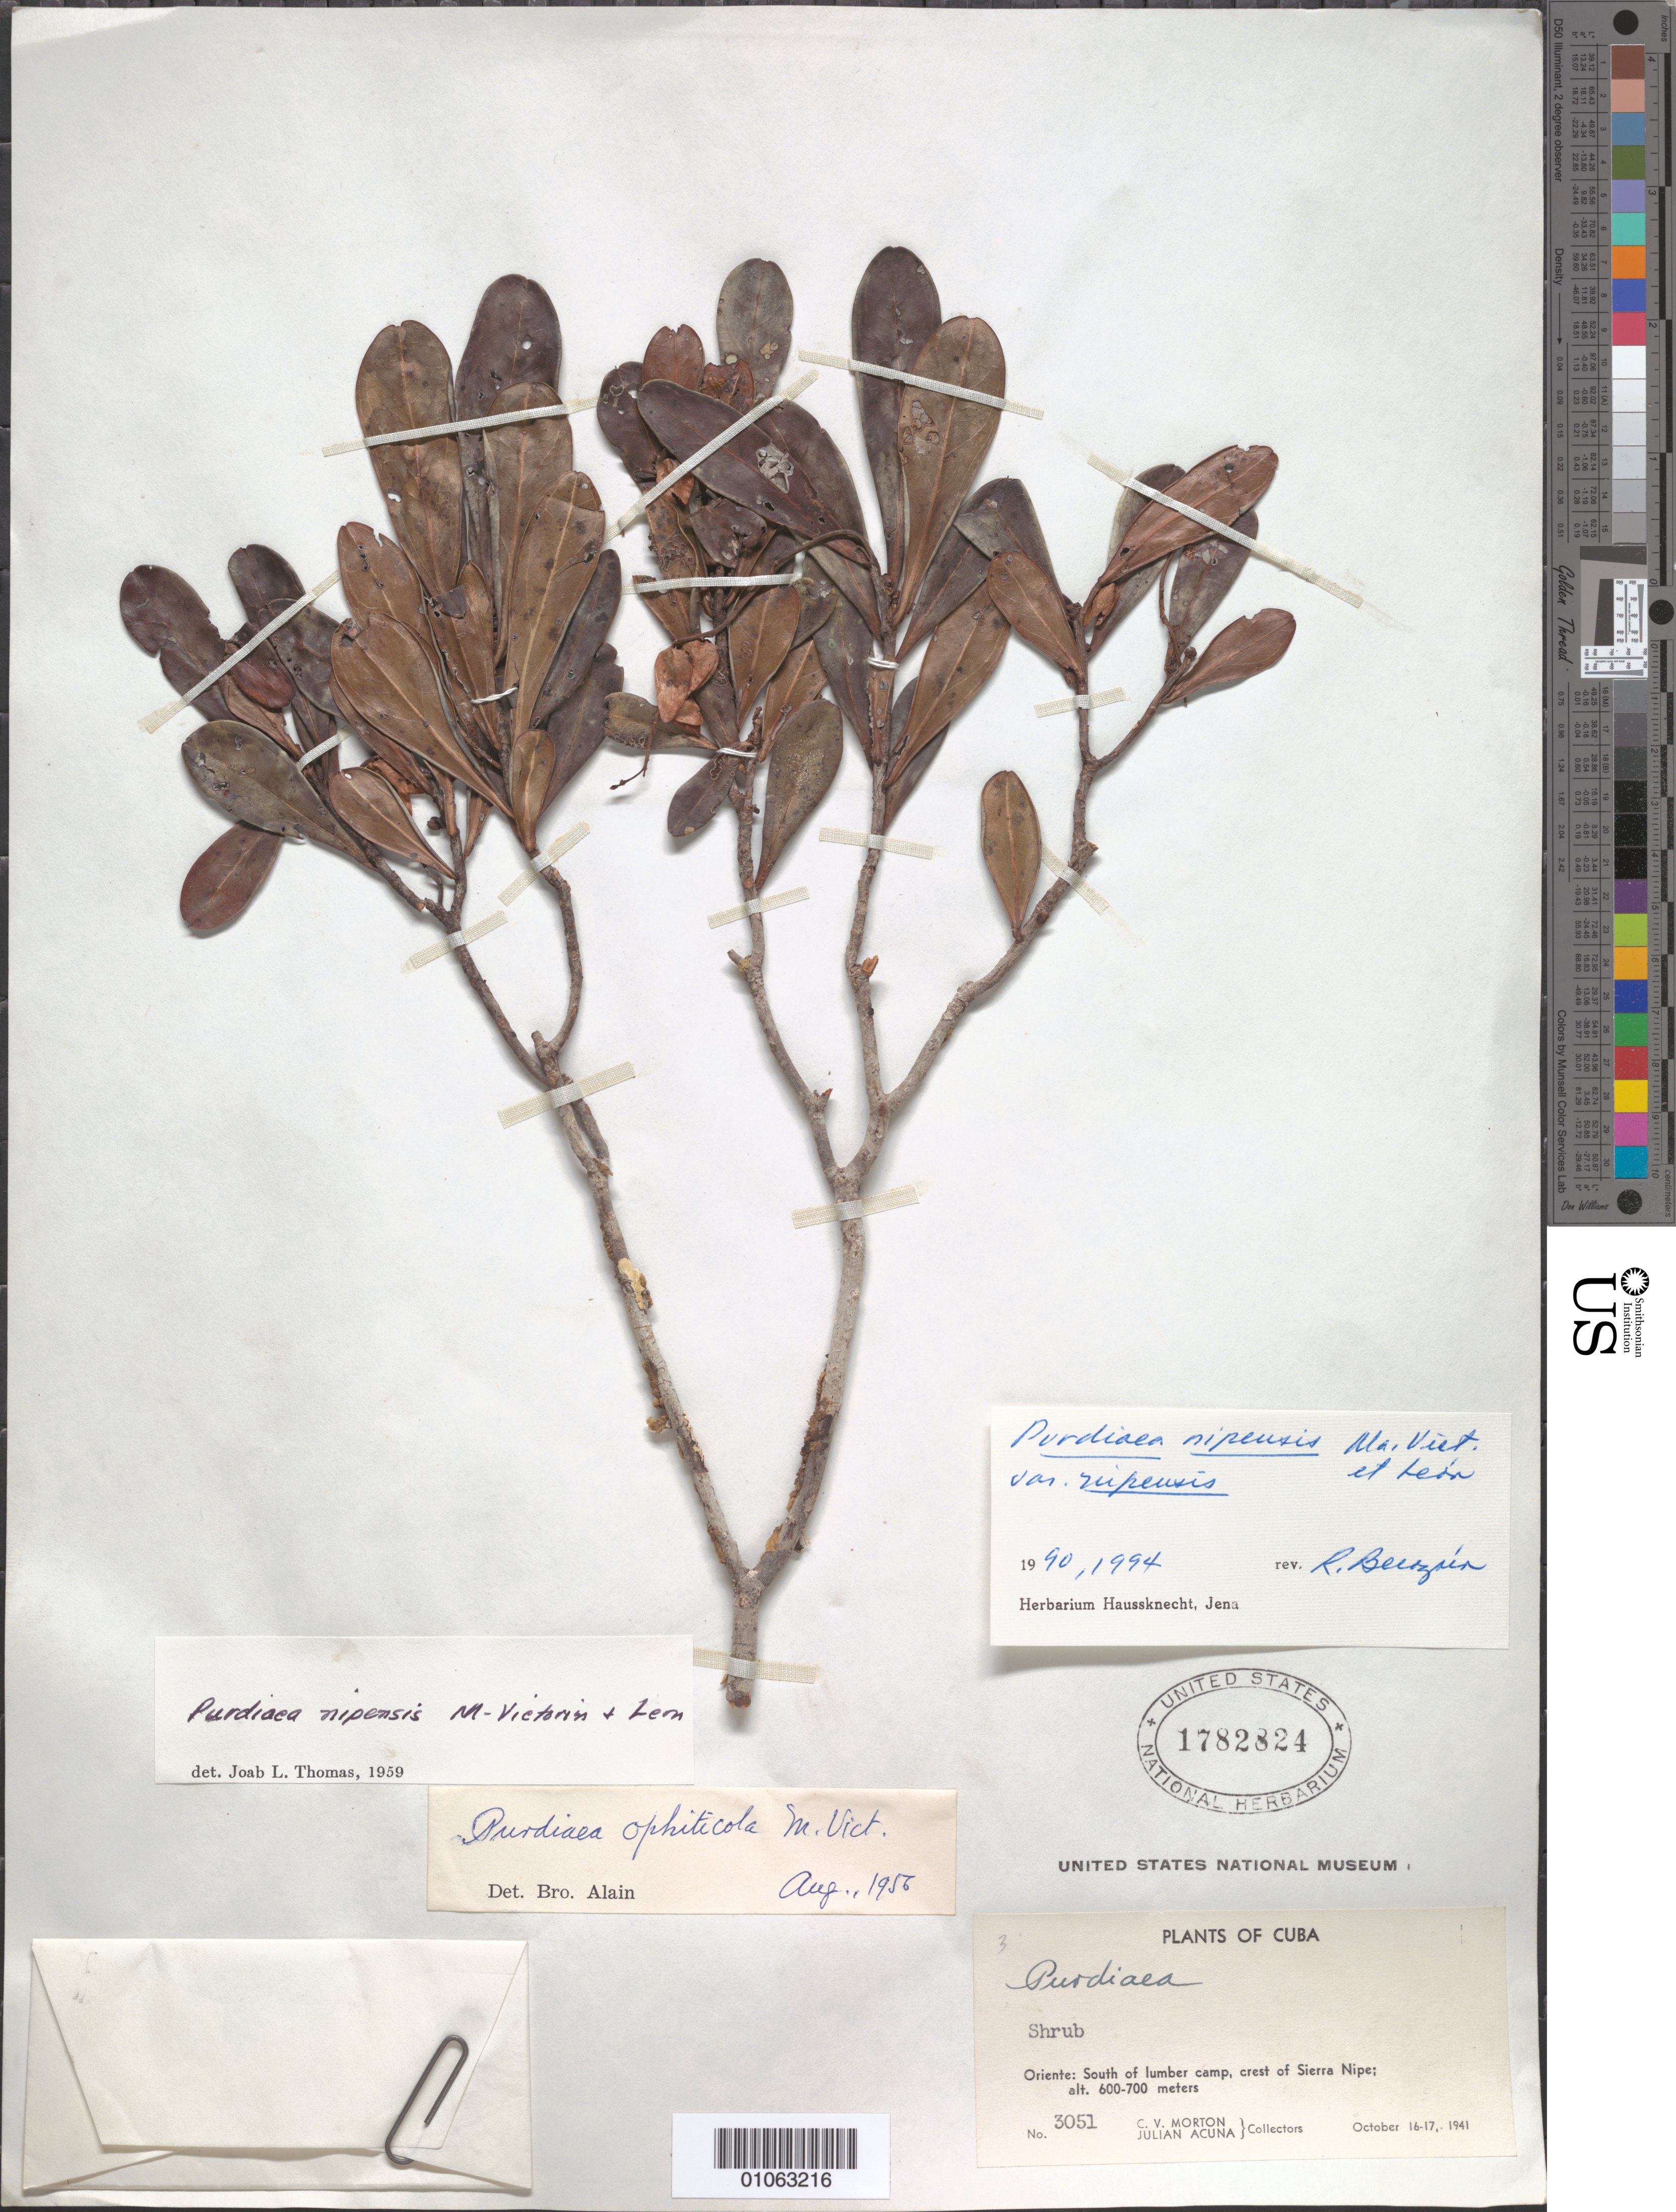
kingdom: Plantae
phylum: Tracheophyta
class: Magnoliopsida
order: Ericales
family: Clethraceae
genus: Purdiaea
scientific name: Purdiaea nipensis var. nipensis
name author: Vict. & León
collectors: C. V. Morton & J. Acuña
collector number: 3051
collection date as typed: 16 Oct 1941 to 17 Oct 1941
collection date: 1941-10-16/1941-10-17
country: Cuba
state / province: Holguín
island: Cuba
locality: South of Lumber camp, Crest of Sierra Nipe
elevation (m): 600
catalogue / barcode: US 1782824